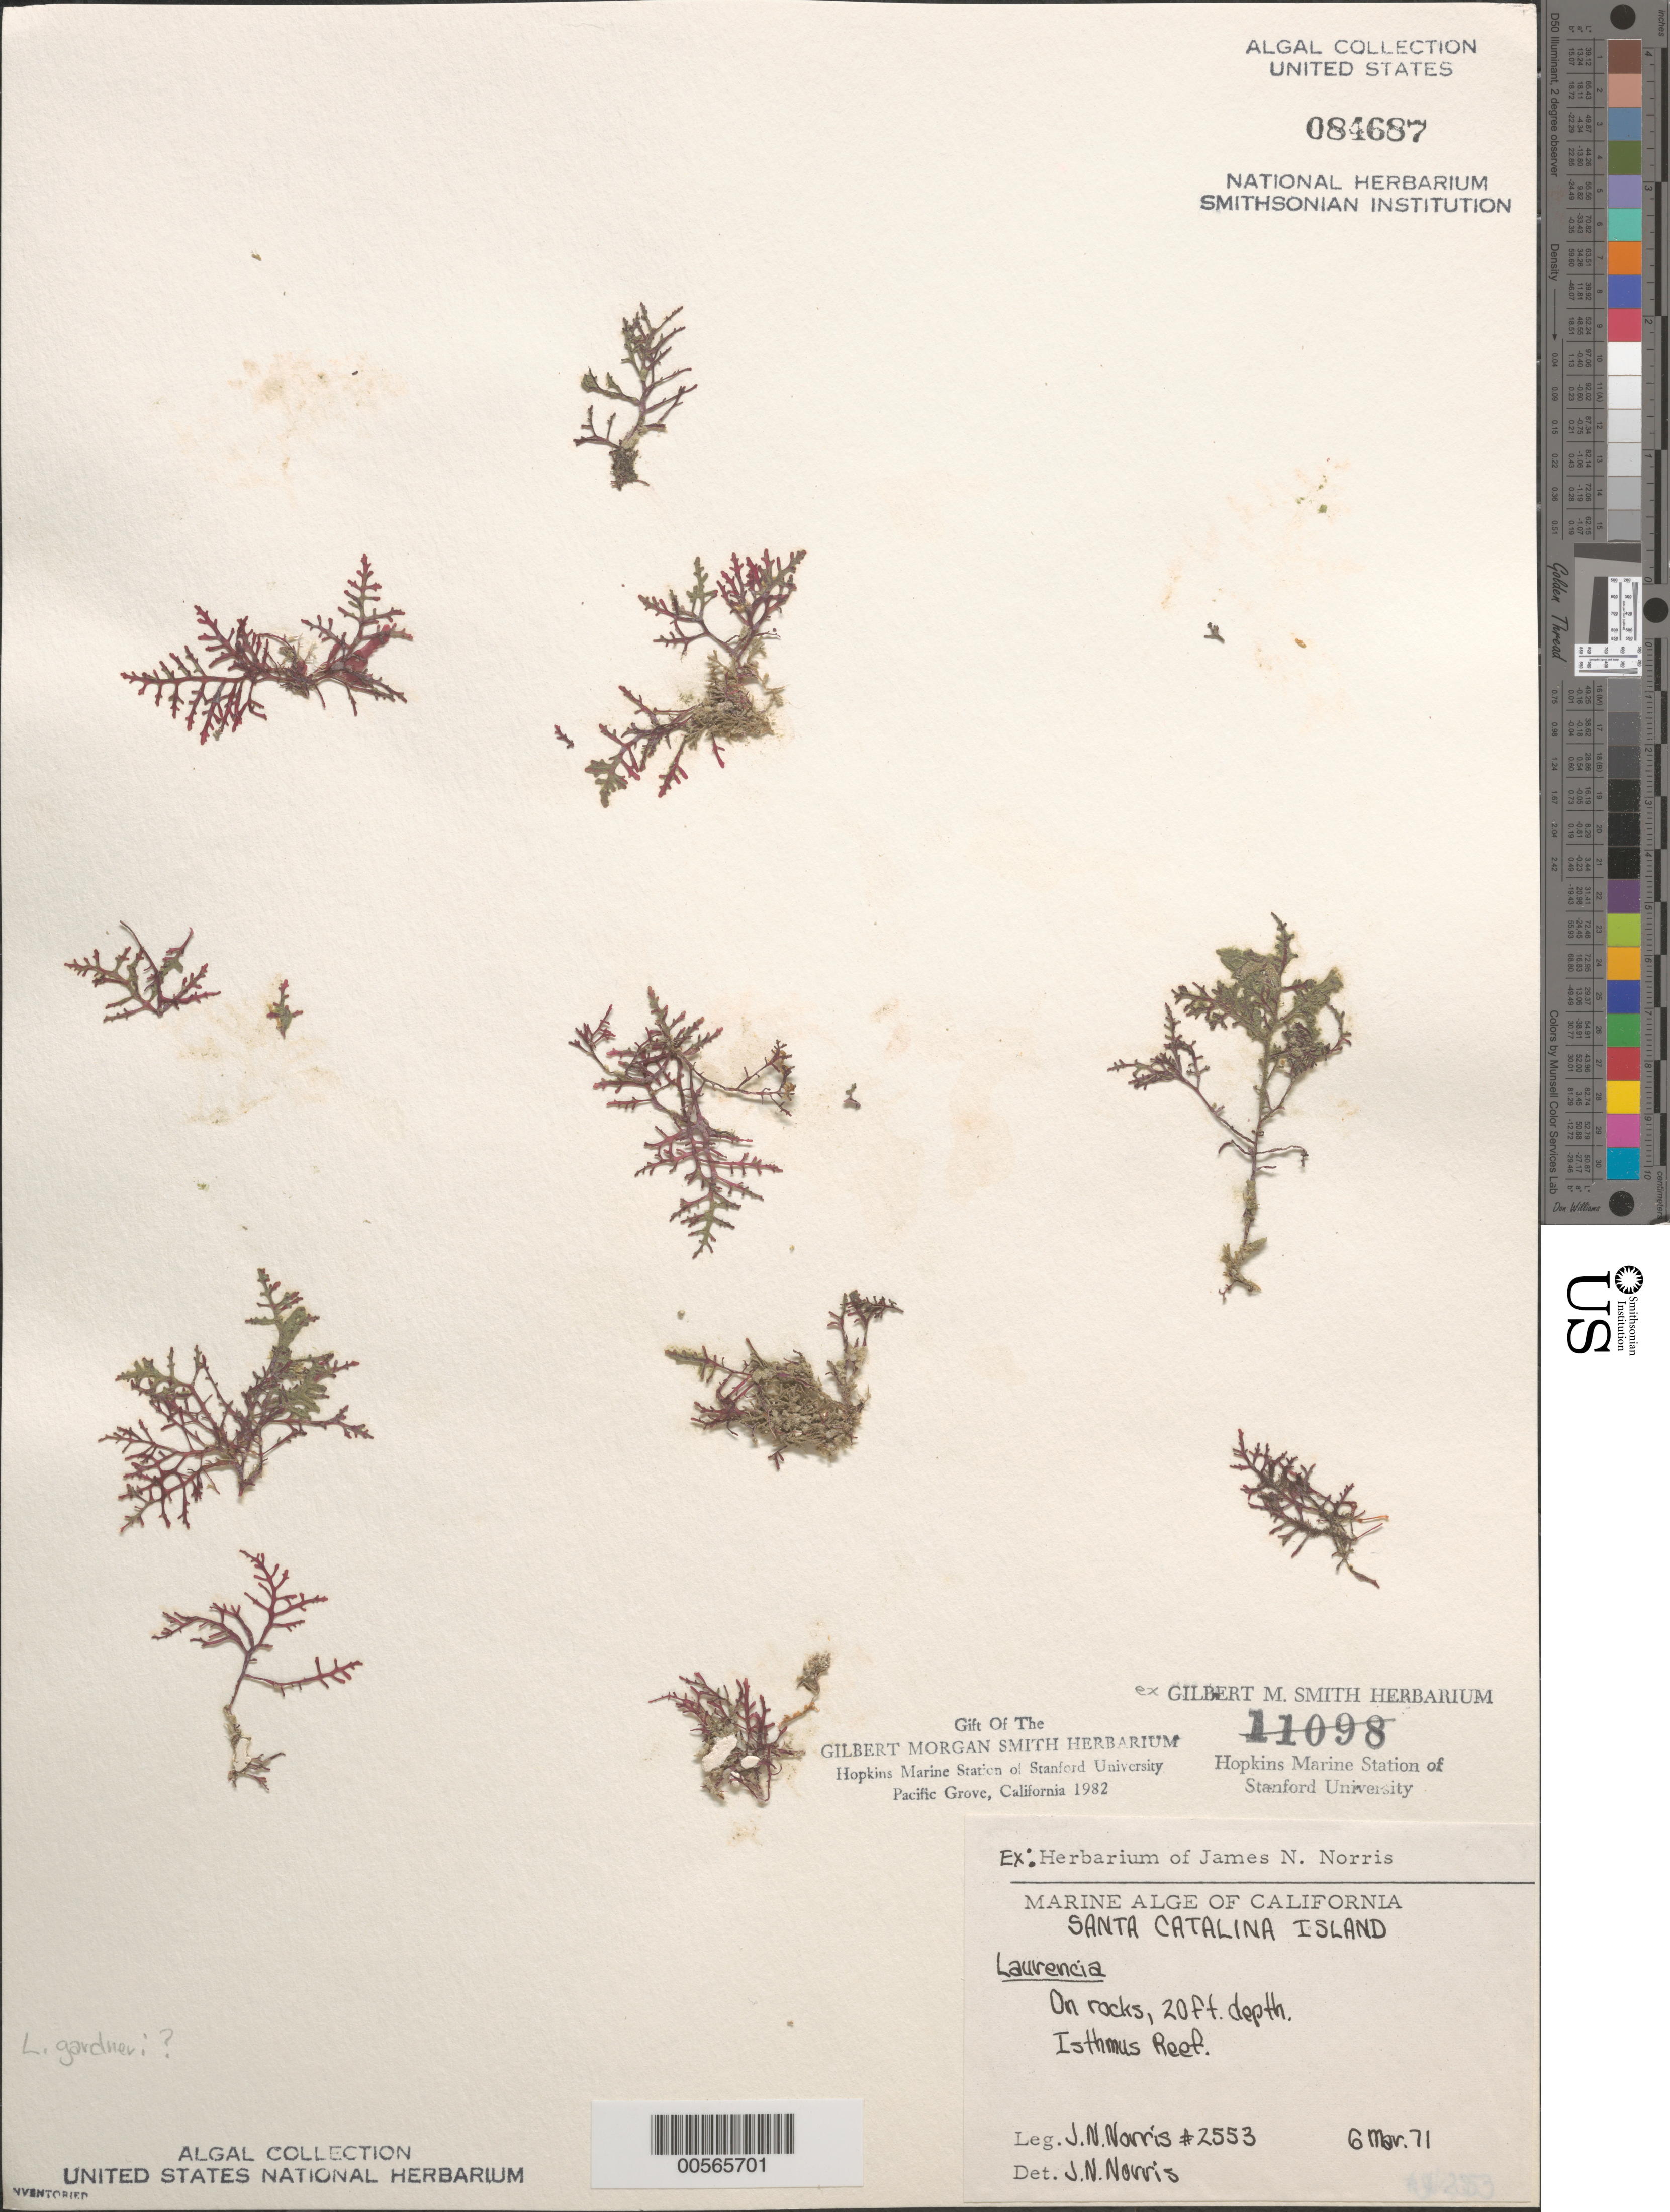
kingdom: Plantae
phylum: Rhodophyta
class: Florideophyceae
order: Ceramiales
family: Rhodomelaceae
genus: Laurencia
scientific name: Laurencia sp.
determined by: Norris, James N.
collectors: J. N. Norris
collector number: JN-2553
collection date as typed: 06 Mar 1971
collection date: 1971-03-06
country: United States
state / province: California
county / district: Los Angeles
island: Santa Catalina Island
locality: Isthmus reef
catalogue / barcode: US 84687